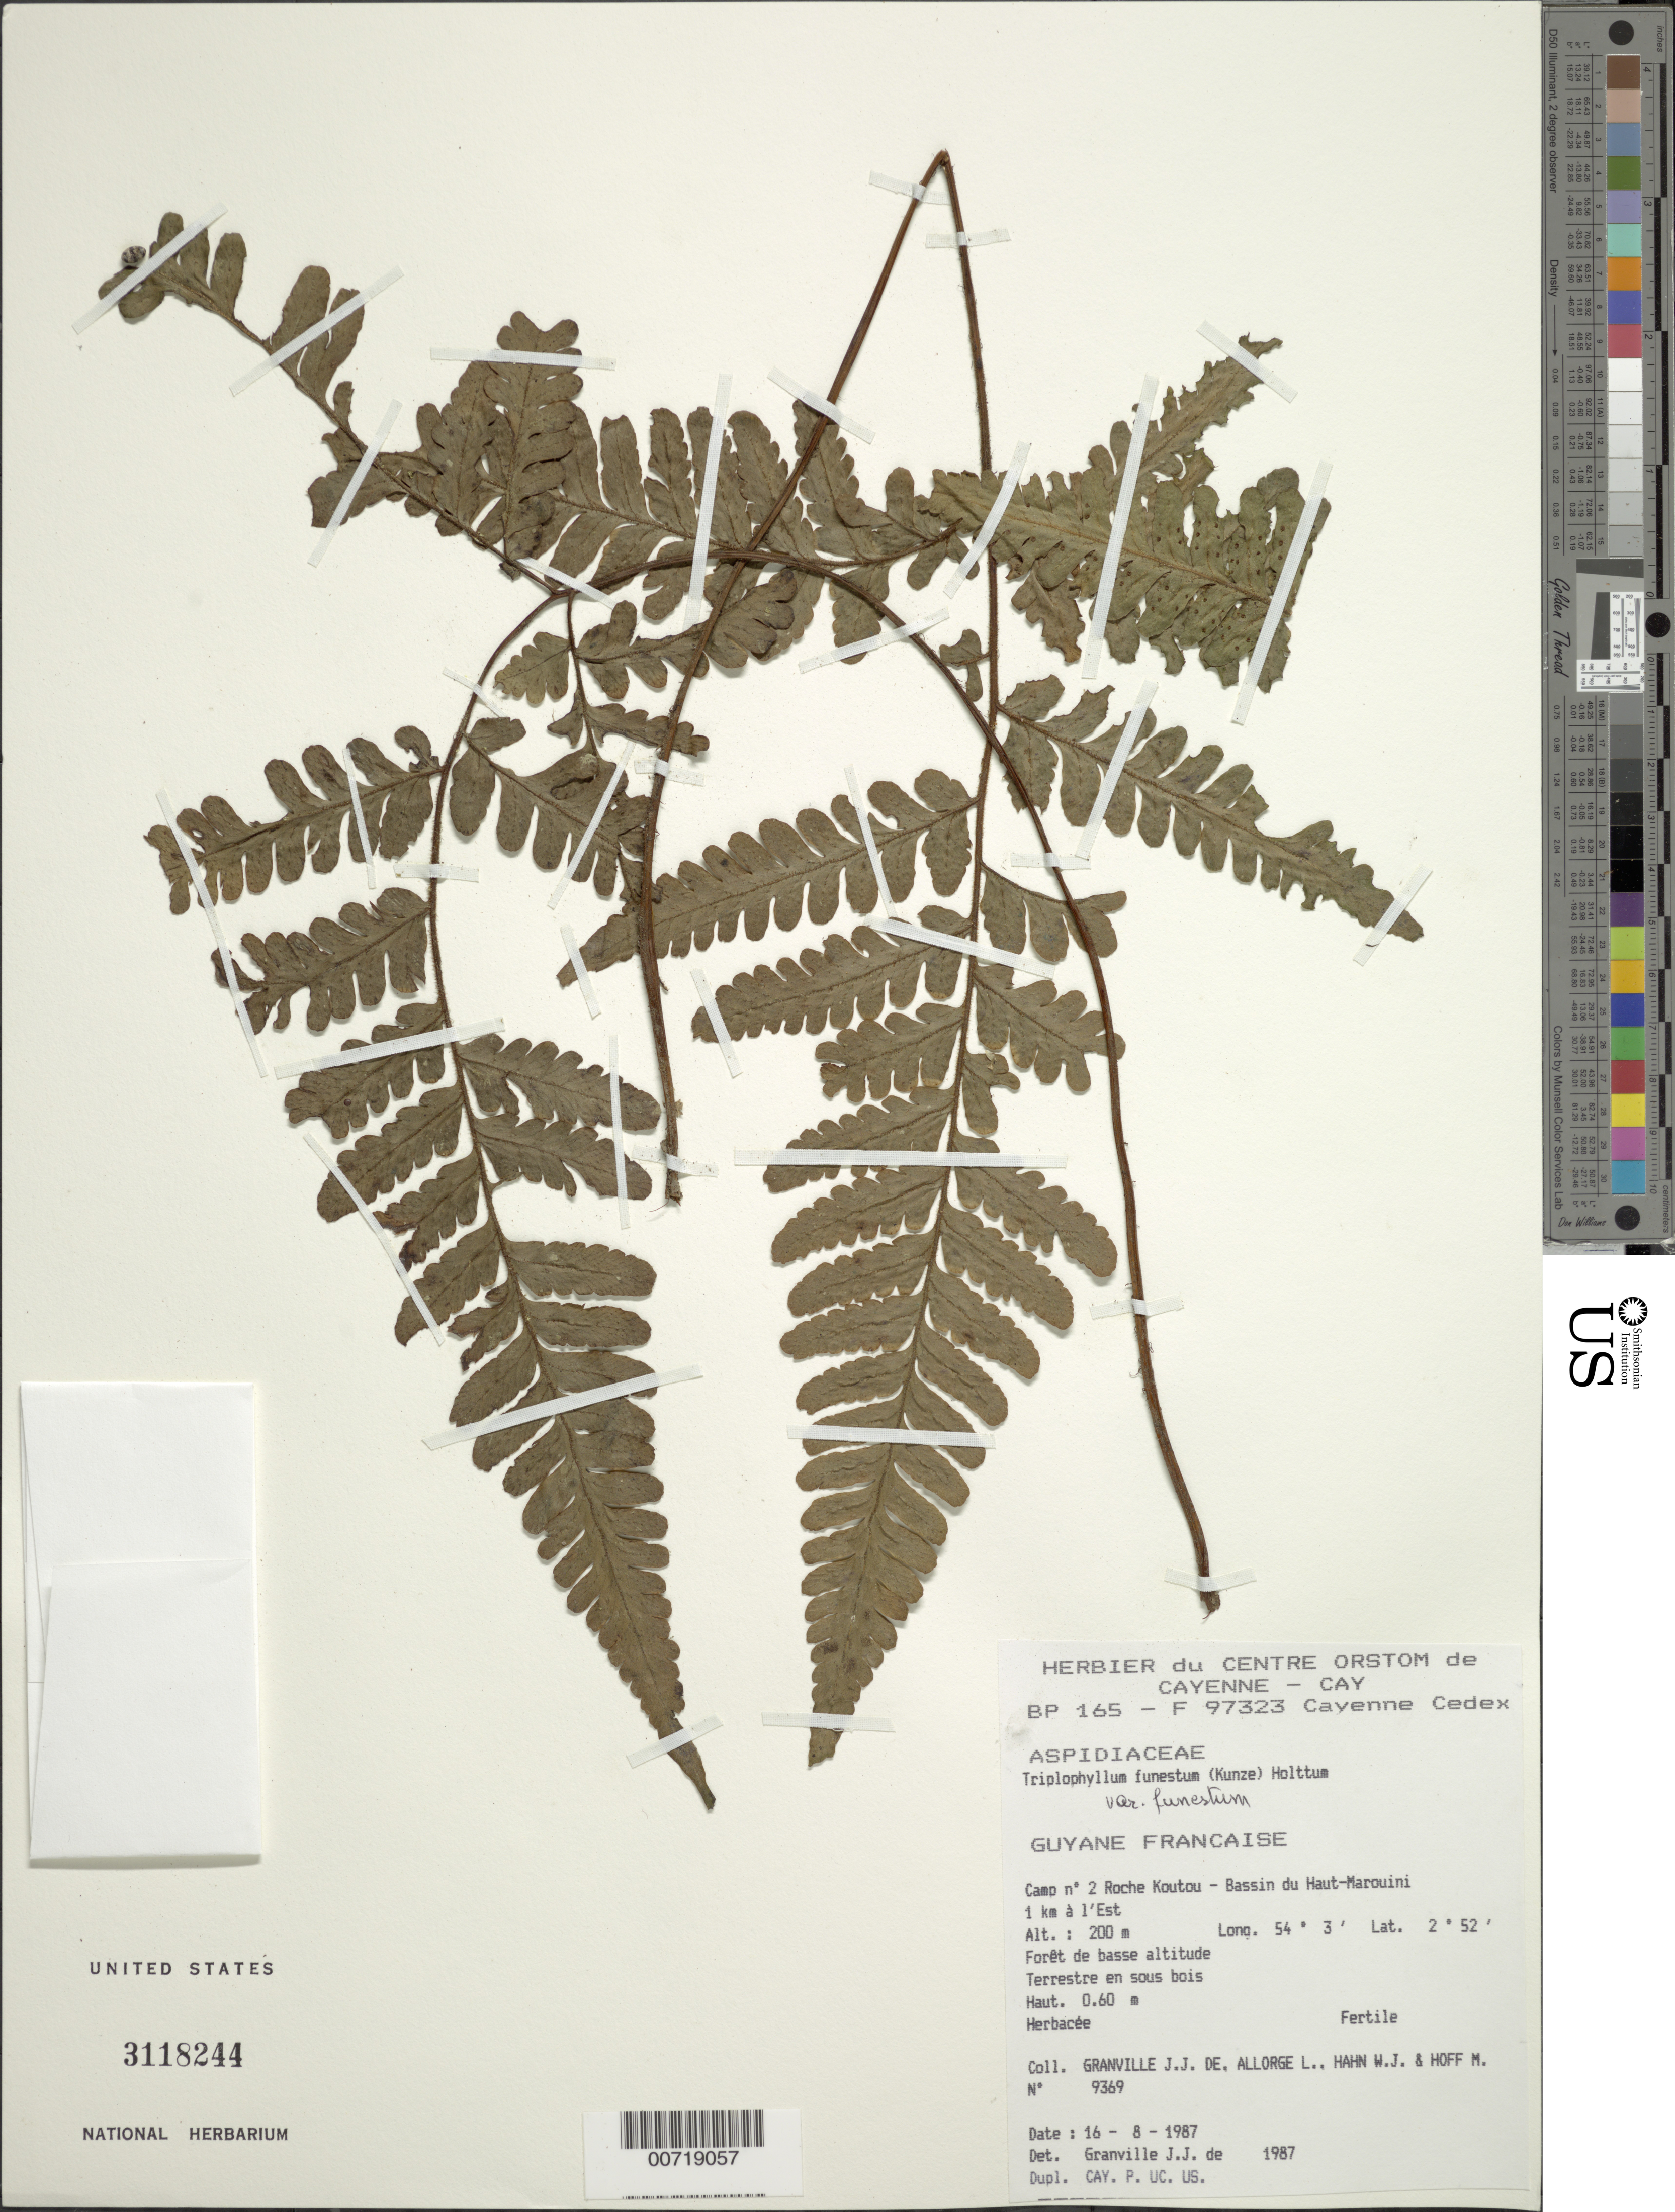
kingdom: Plantae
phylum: Tracheophyta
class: Polypodiopsida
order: Polypodiales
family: Tectariaceae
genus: Triplophyllum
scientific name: Triplophyllum funestum var. funestum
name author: (Kunze) Holttum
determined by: Granville, J. J. de, (CAY), Institut de Recherche pour le Developpement (IRD) (FRENCH GUIANA)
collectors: J.-J. de Granville, L. Allorge, W. J. Hahn & M. Hoff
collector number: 9369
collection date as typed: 16-Aug-87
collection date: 1987-08-16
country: French Guiana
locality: Roche Koutou, Bassin du Haut-Marouini, 1 km a l'Est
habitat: Low forest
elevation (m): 200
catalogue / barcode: US 3118244